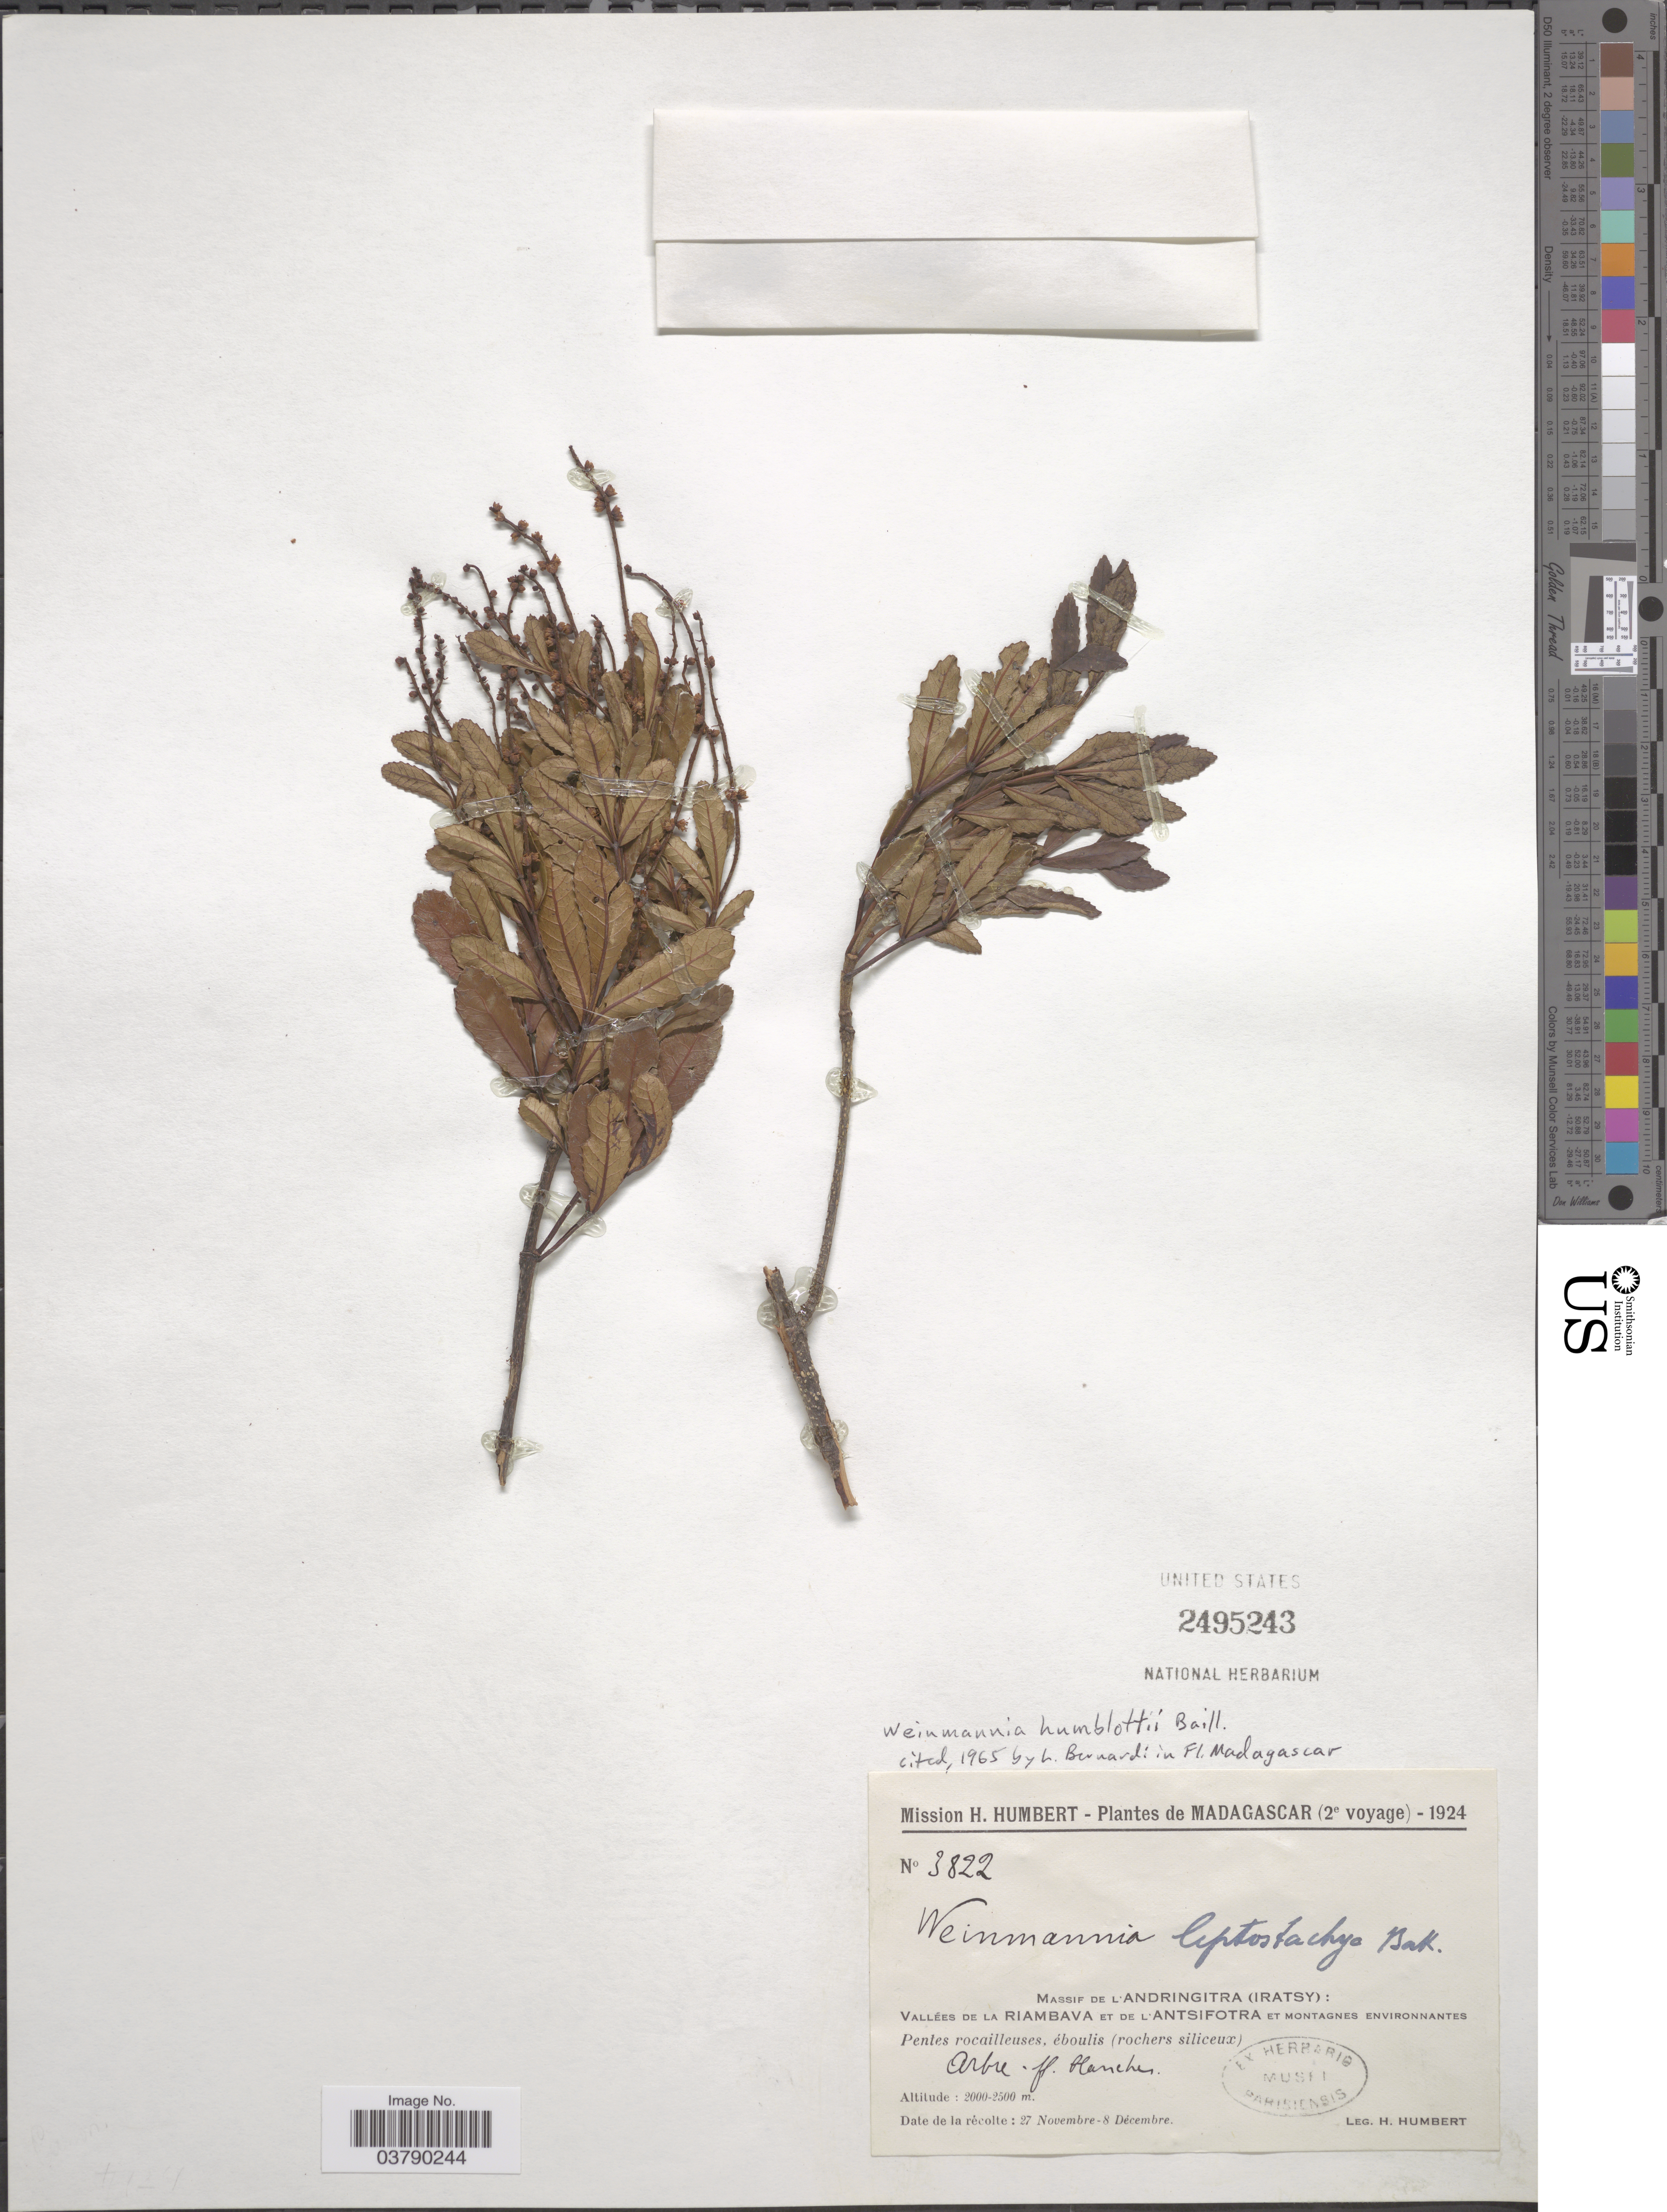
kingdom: Plantae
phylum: Tracheophyta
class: Magnoliopsida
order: Oxalidales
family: Cunoniaceae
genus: Pterophylla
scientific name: Pterophylla humblotii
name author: (Baill.) J. Bradford & Z.S. Rogers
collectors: H. Humbert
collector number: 3822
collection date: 1924-11-27/1924-12-08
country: Madagascar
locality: Massif de l'Andringitra (Iratsy): Vallées de la Riambava et de l'Antsifotra et montagnes environnantes.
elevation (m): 2000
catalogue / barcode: US 2495243